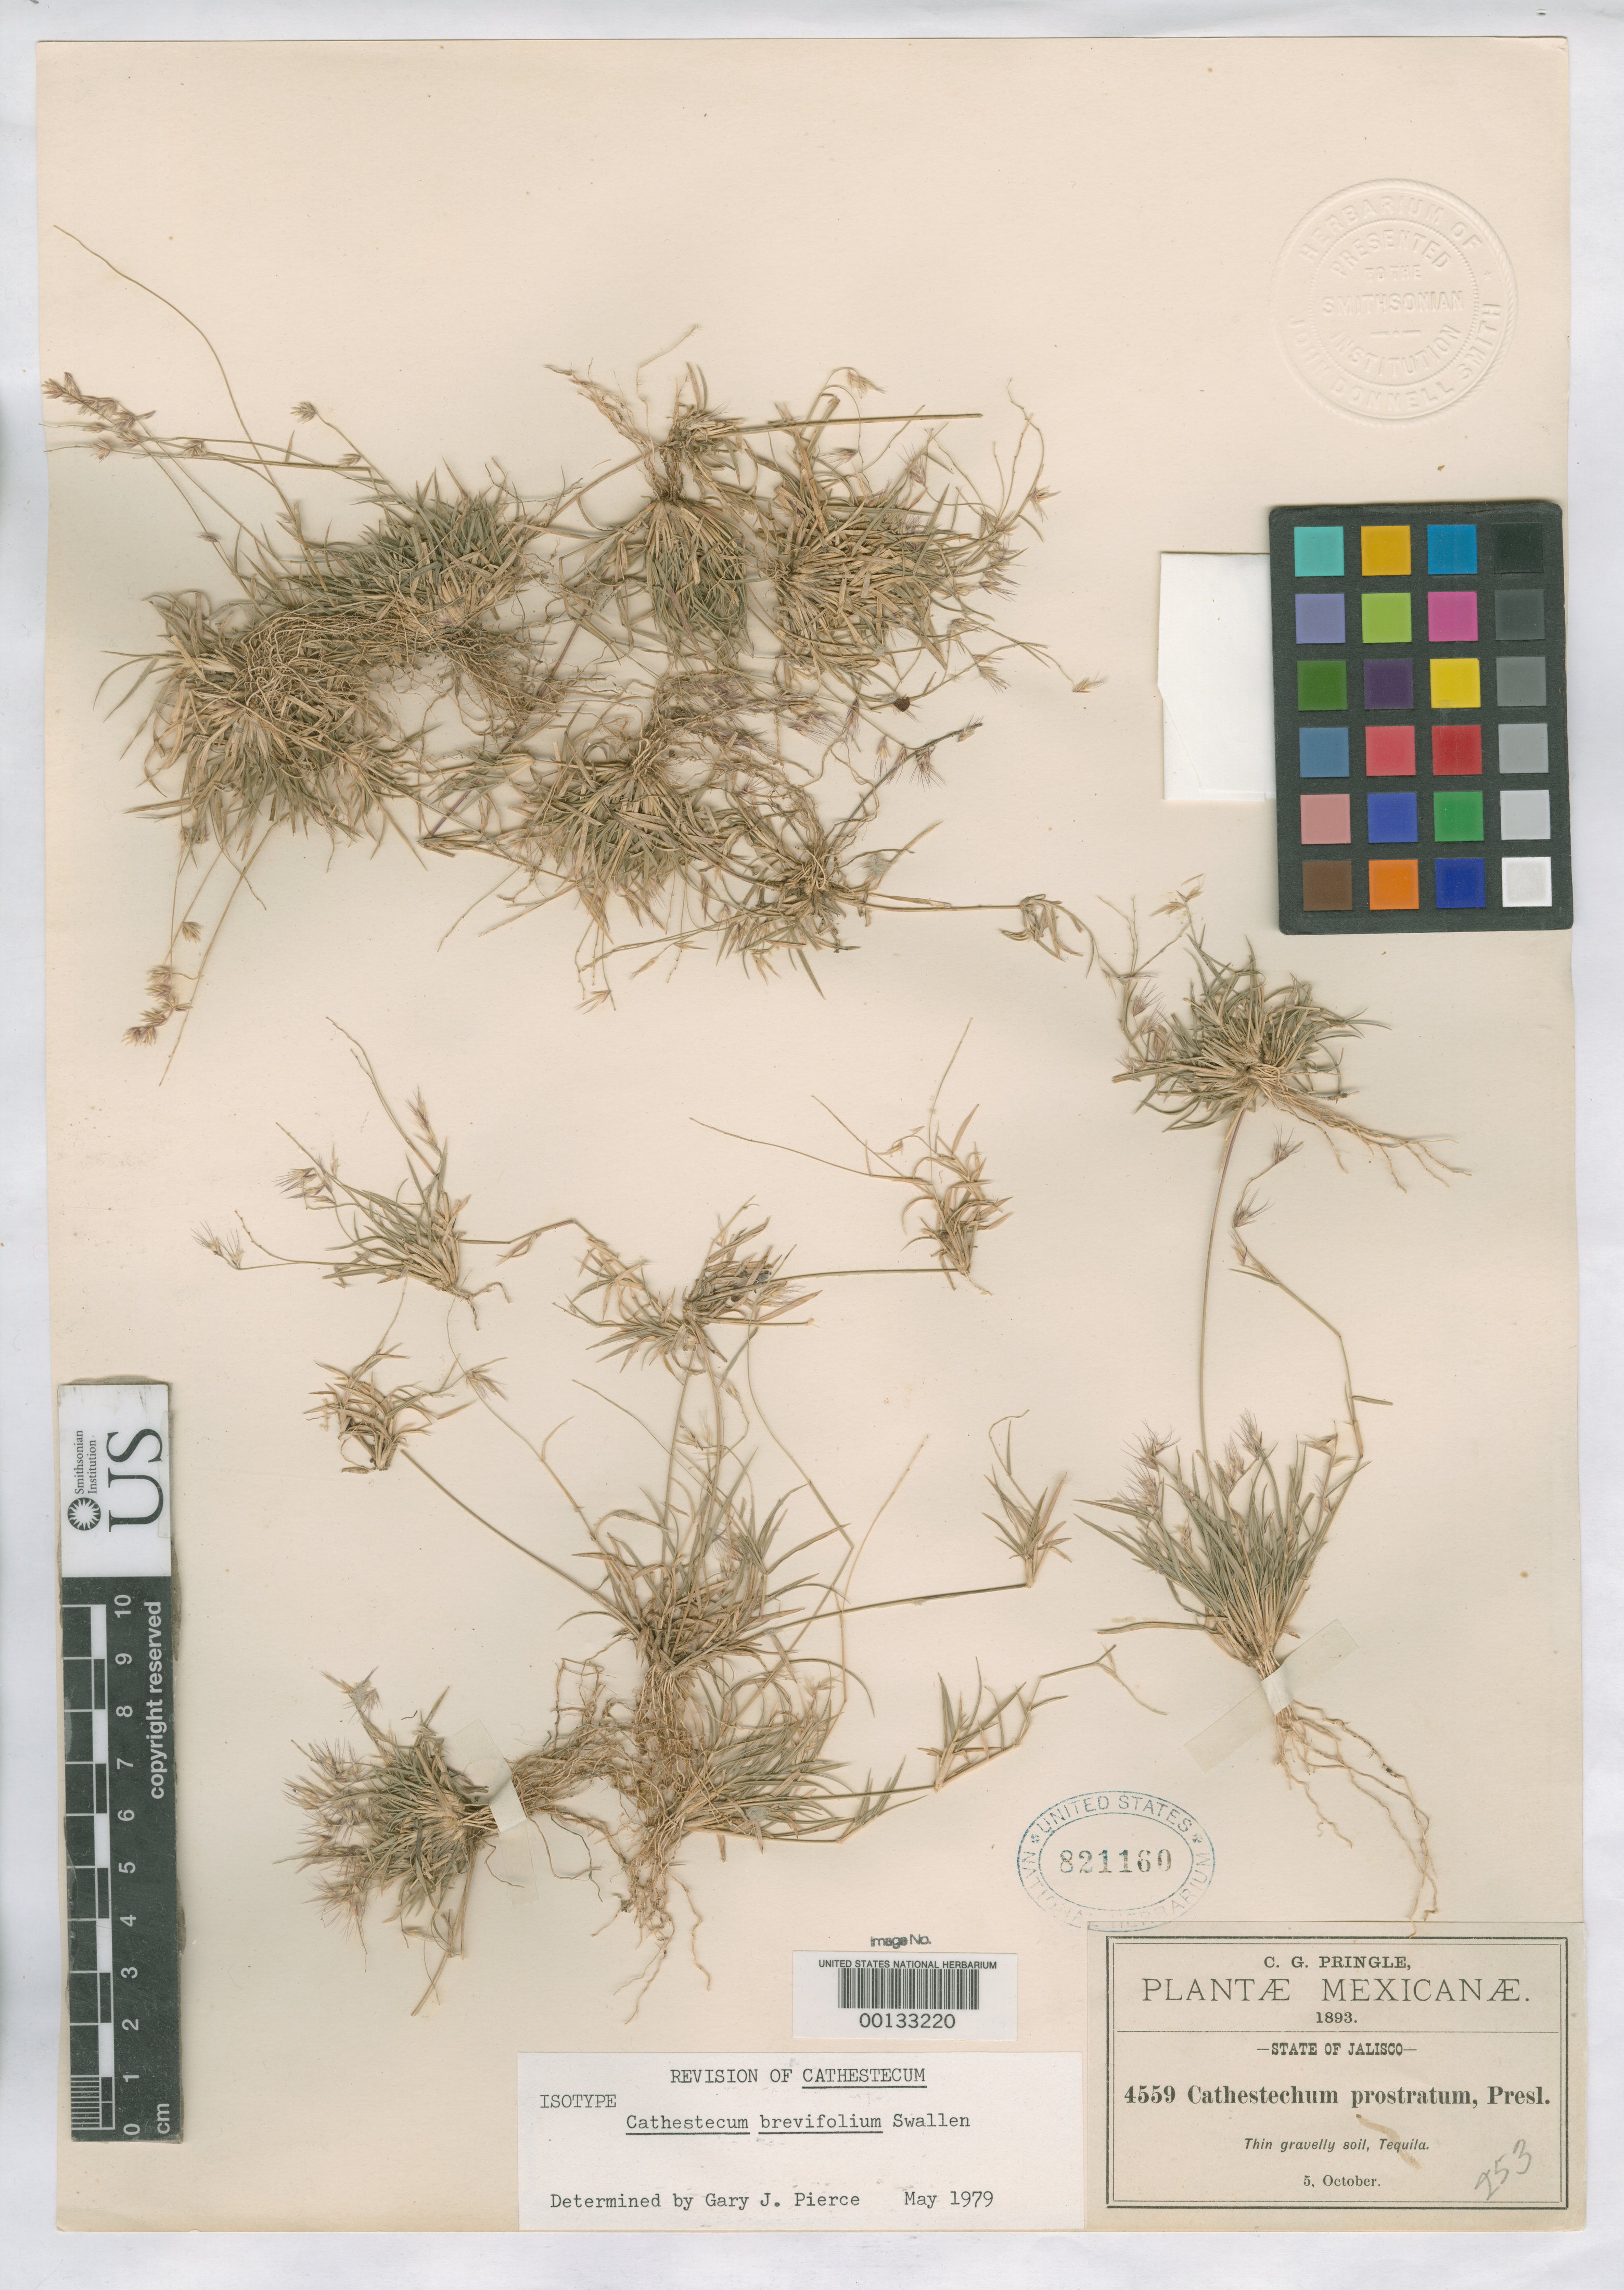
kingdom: Plantae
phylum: Tracheophyta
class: Liliopsida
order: Poales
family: Poaceae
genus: Cathestecum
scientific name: Cathestecum brevifolium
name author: Swallen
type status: Isotype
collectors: C. G. Pringle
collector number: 4559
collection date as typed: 05 Oct 1893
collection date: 1893-10-05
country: Mexico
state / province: Jalisco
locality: Tequila.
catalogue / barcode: US 821160